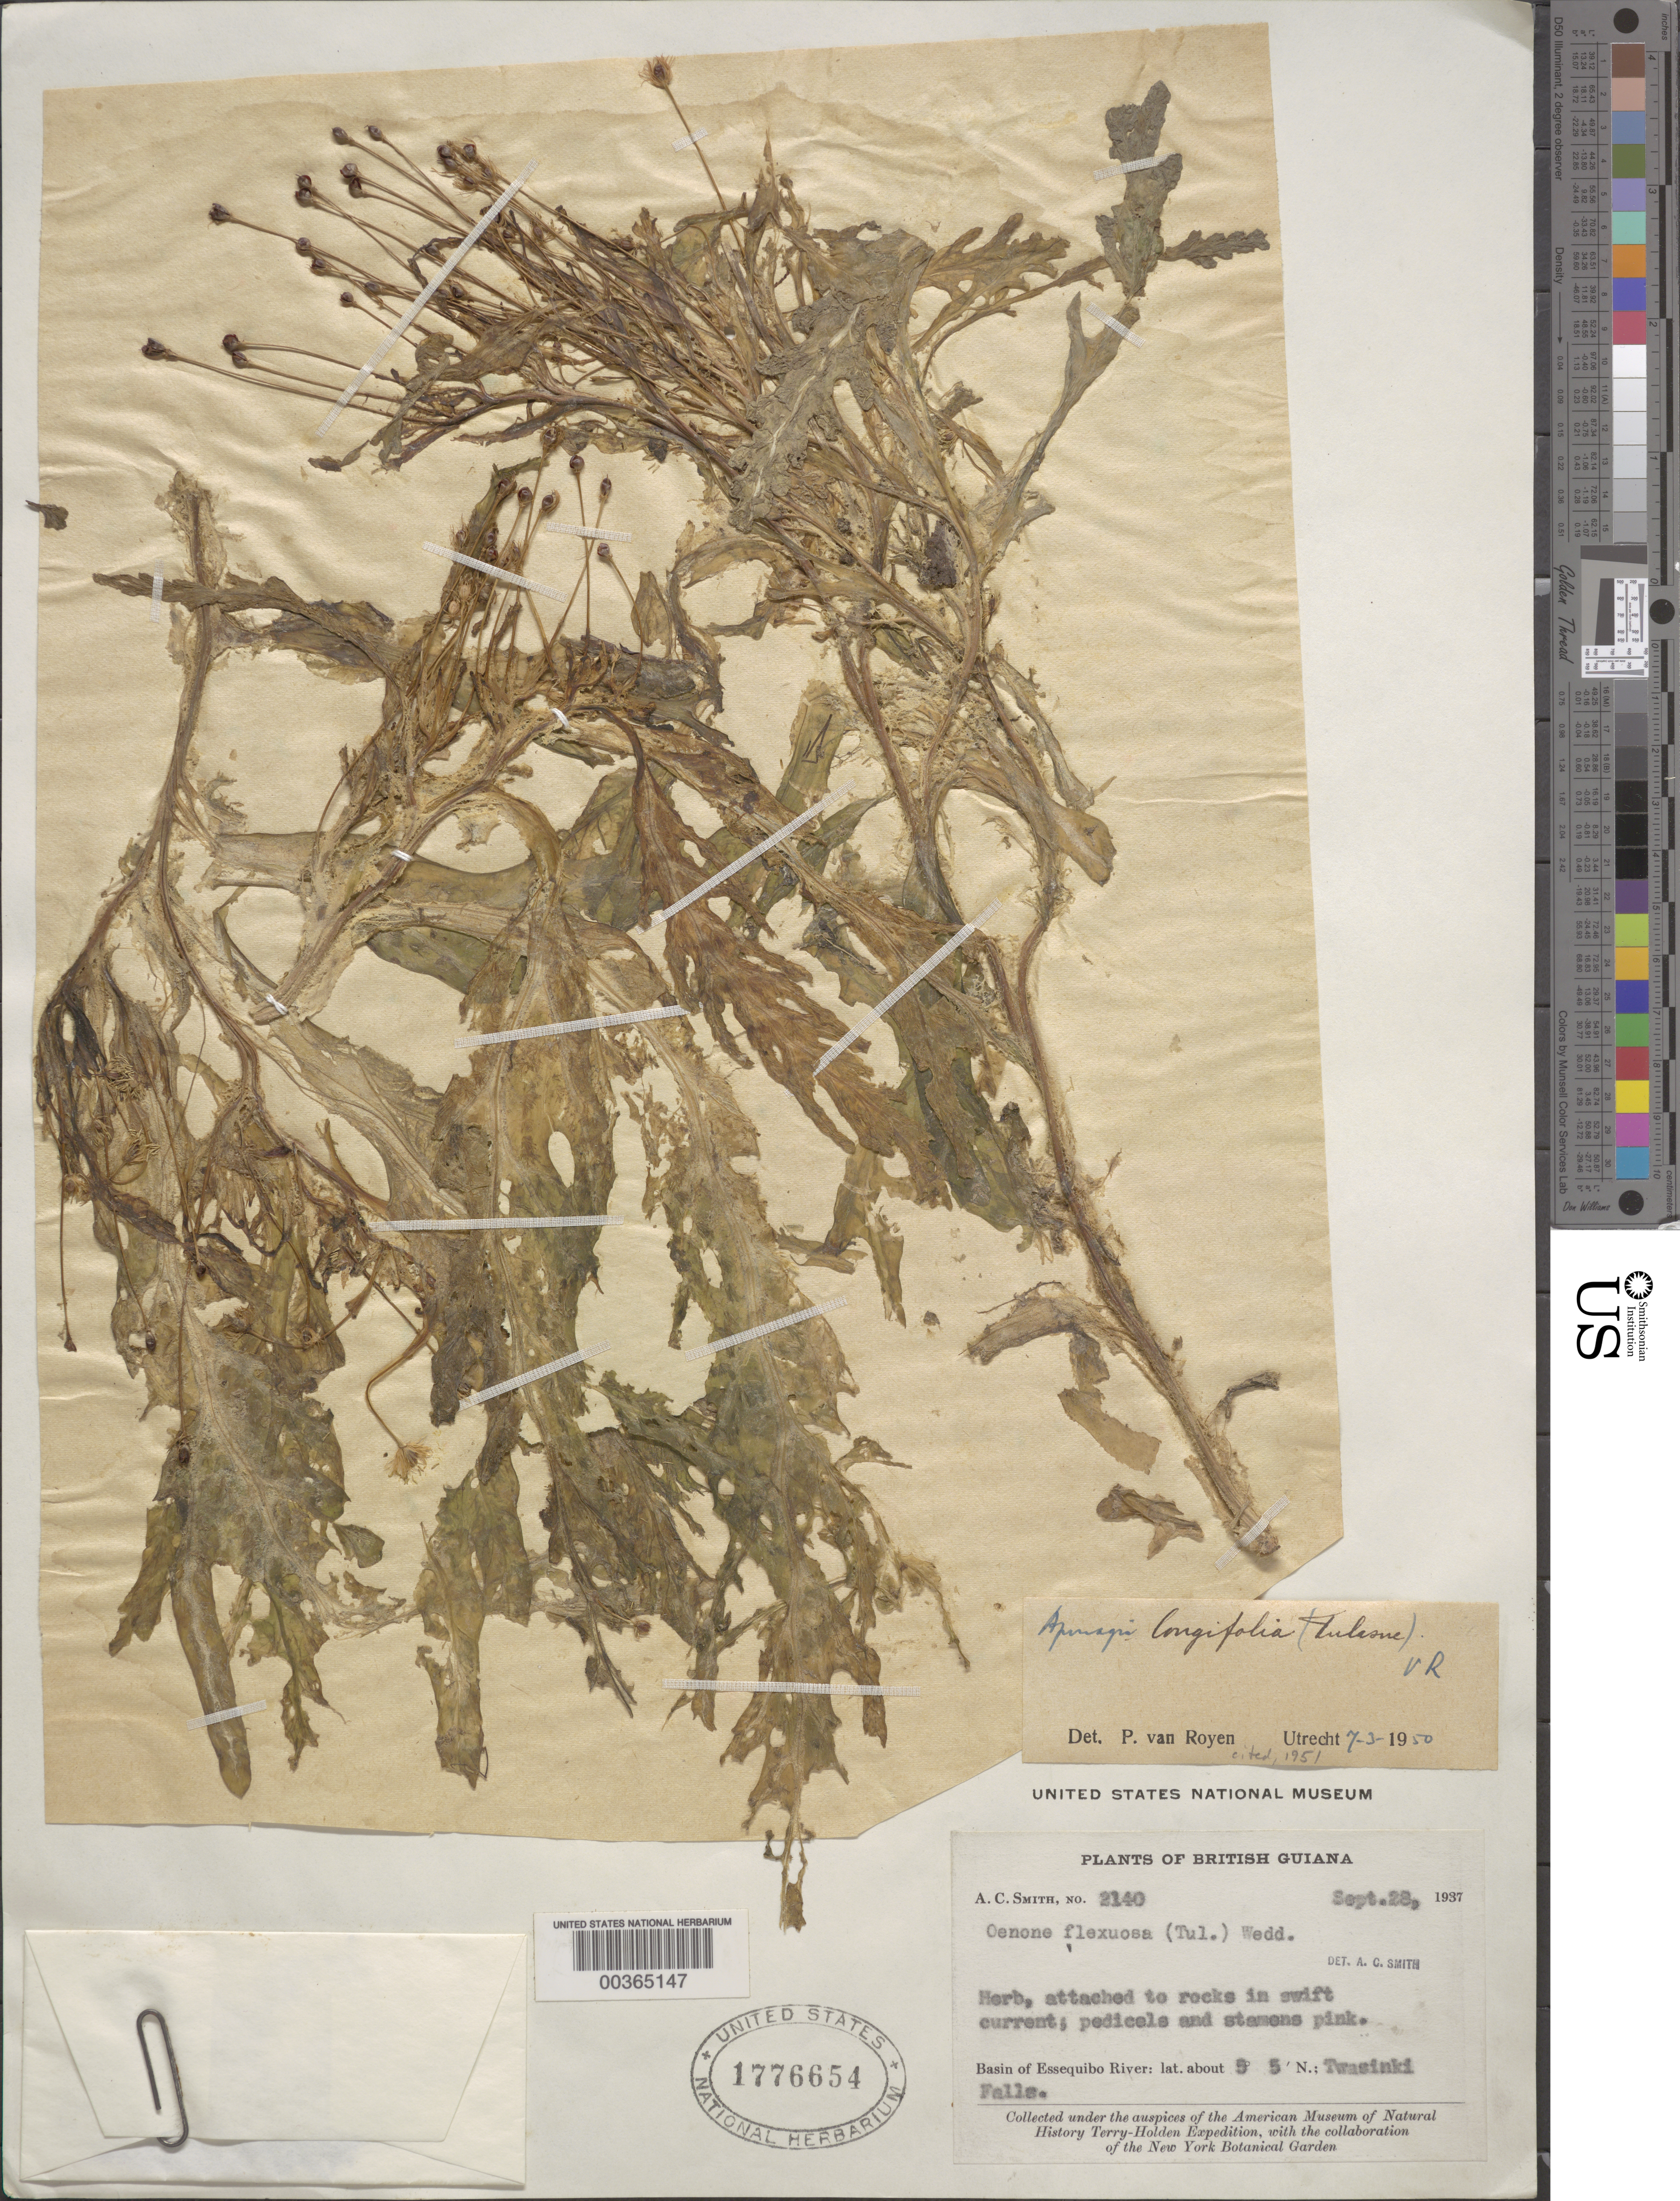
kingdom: Plantae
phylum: Tracheophyta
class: Magnoliopsida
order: Malpighiales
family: Podostemaceae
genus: Apinagia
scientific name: Apinagia longifolia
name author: (Tul.) P. Royen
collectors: A. C. Smith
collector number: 2140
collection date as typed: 28 Sep 1938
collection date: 1938-09-28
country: Guyana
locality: Basin of essequibo river, twasinki falls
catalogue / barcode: US 1776654